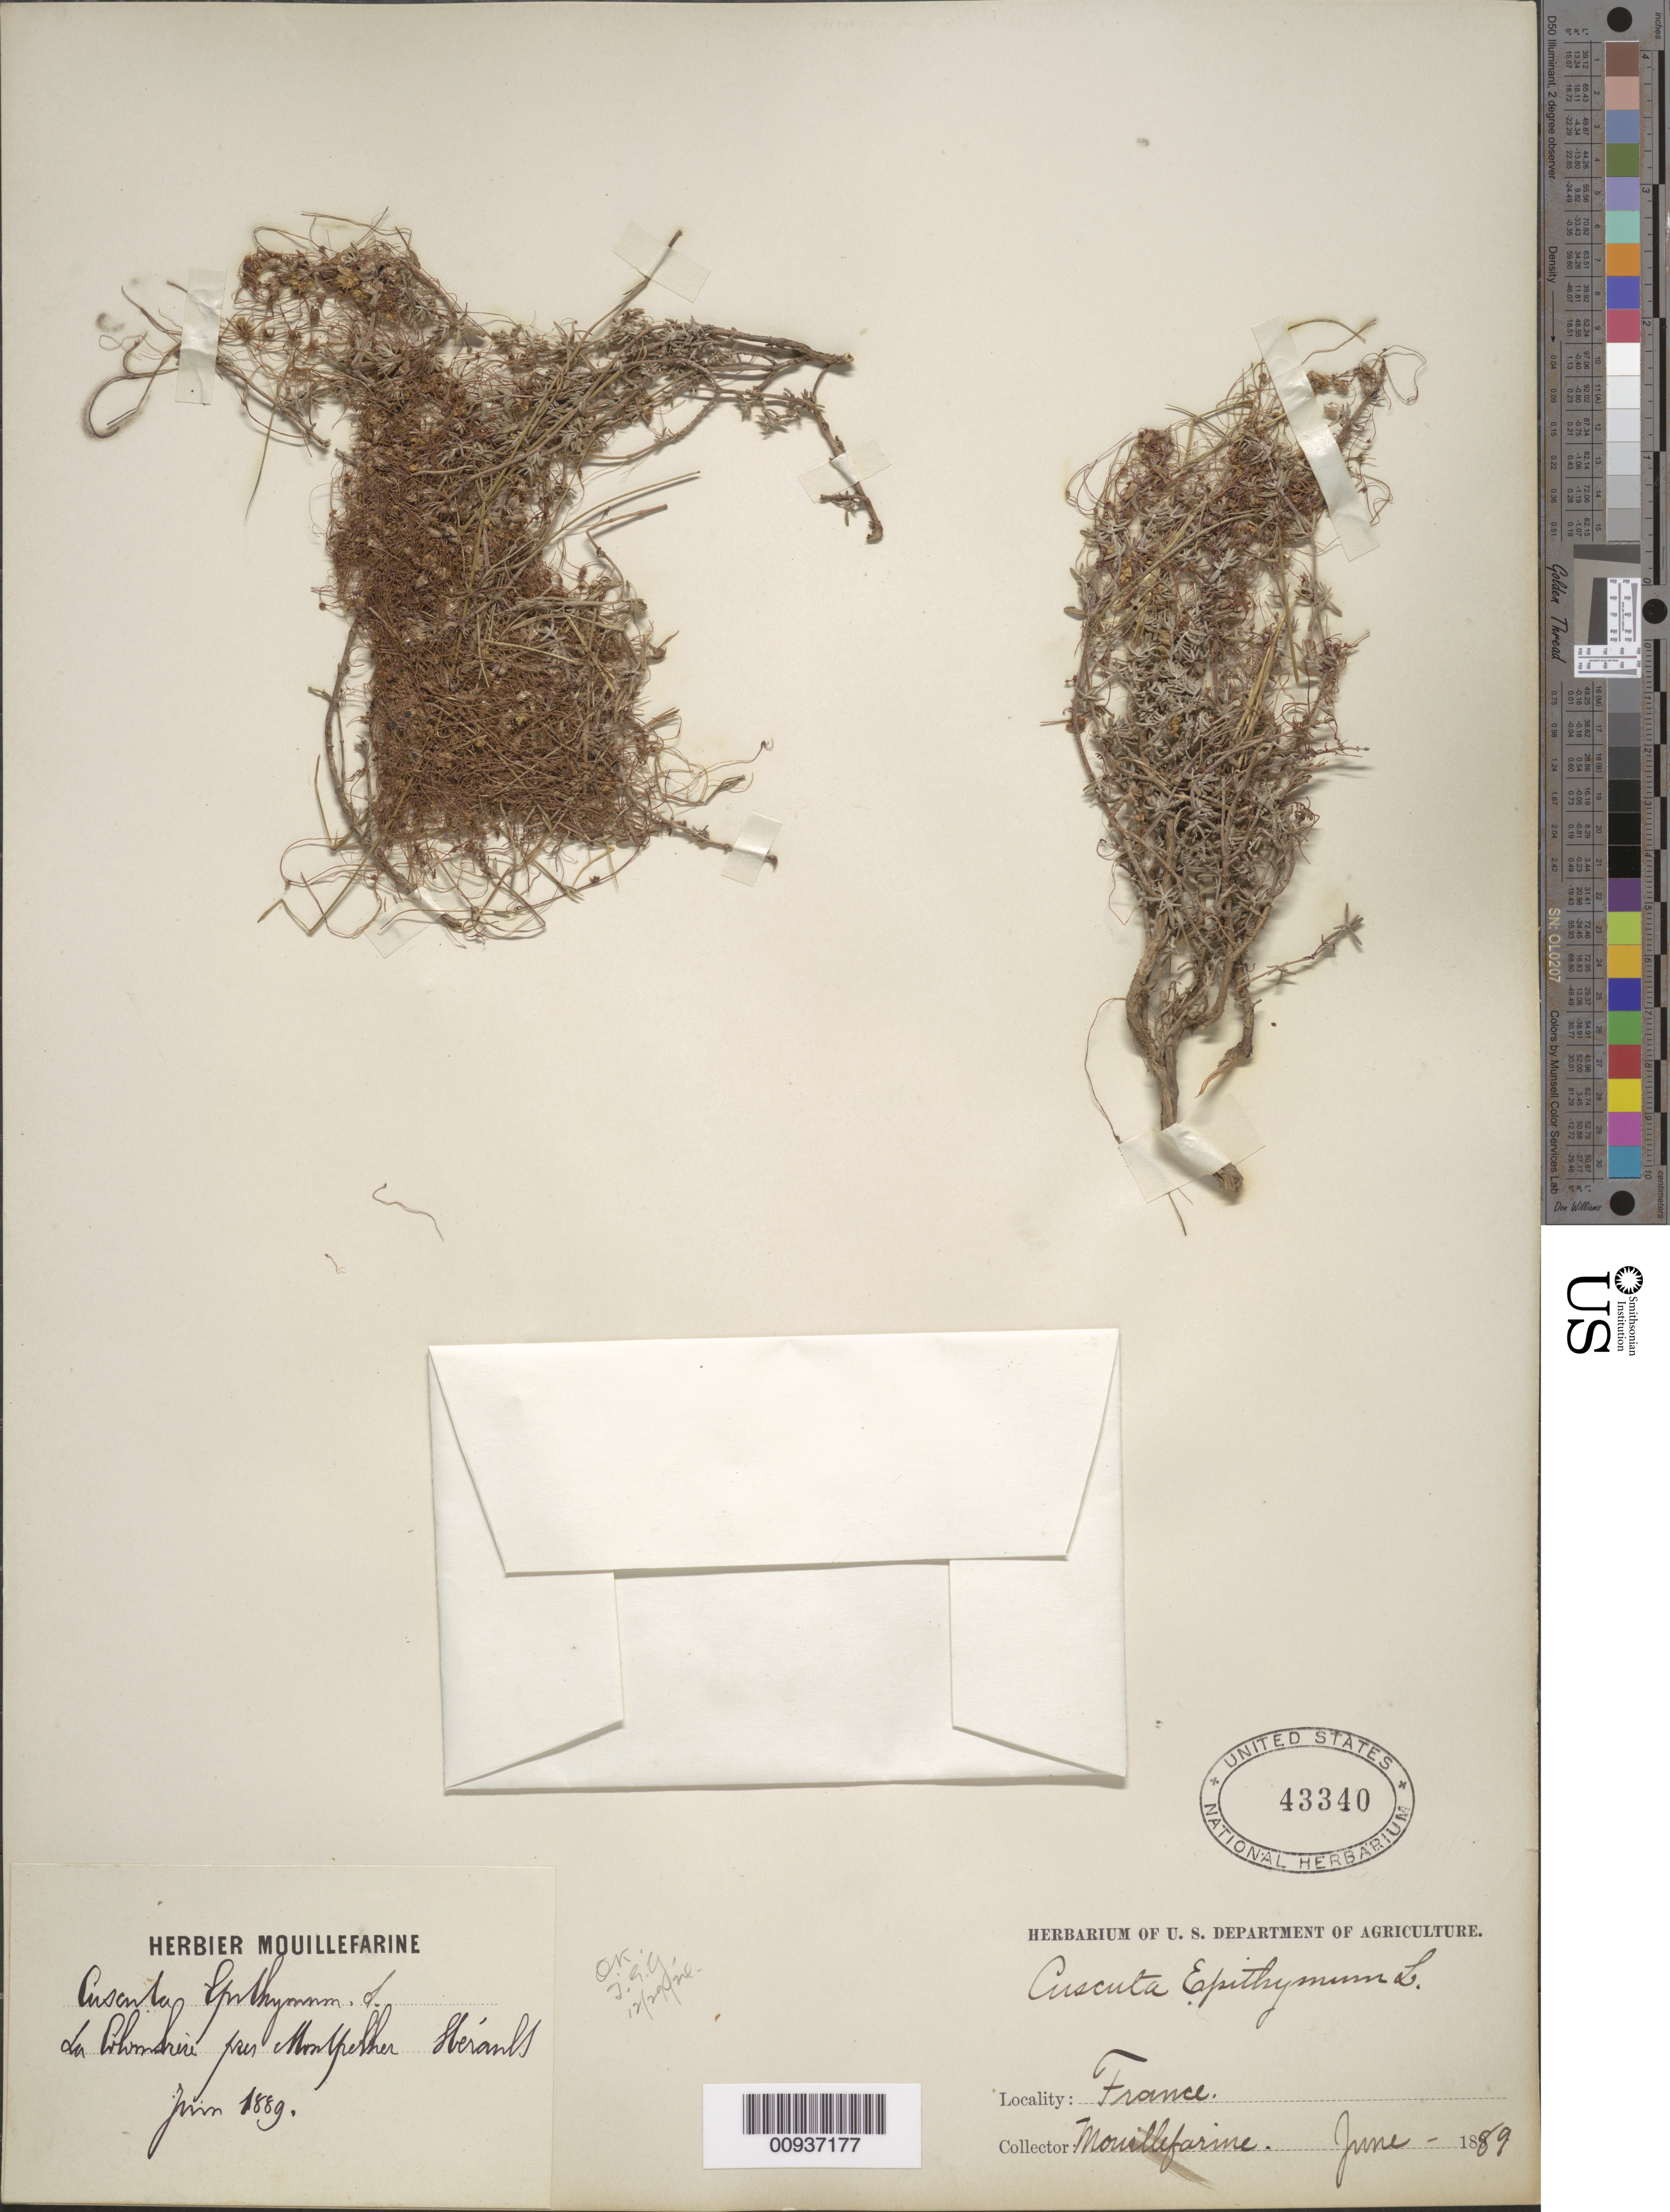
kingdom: Plantae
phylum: Tracheophyta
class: Magnoliopsida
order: Solanales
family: Convolvulaceae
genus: Cuscuta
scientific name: Cuscuta epithymum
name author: Murray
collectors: A. Mouillefarine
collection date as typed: Jun 1889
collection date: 1889-06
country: France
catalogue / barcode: US 43340